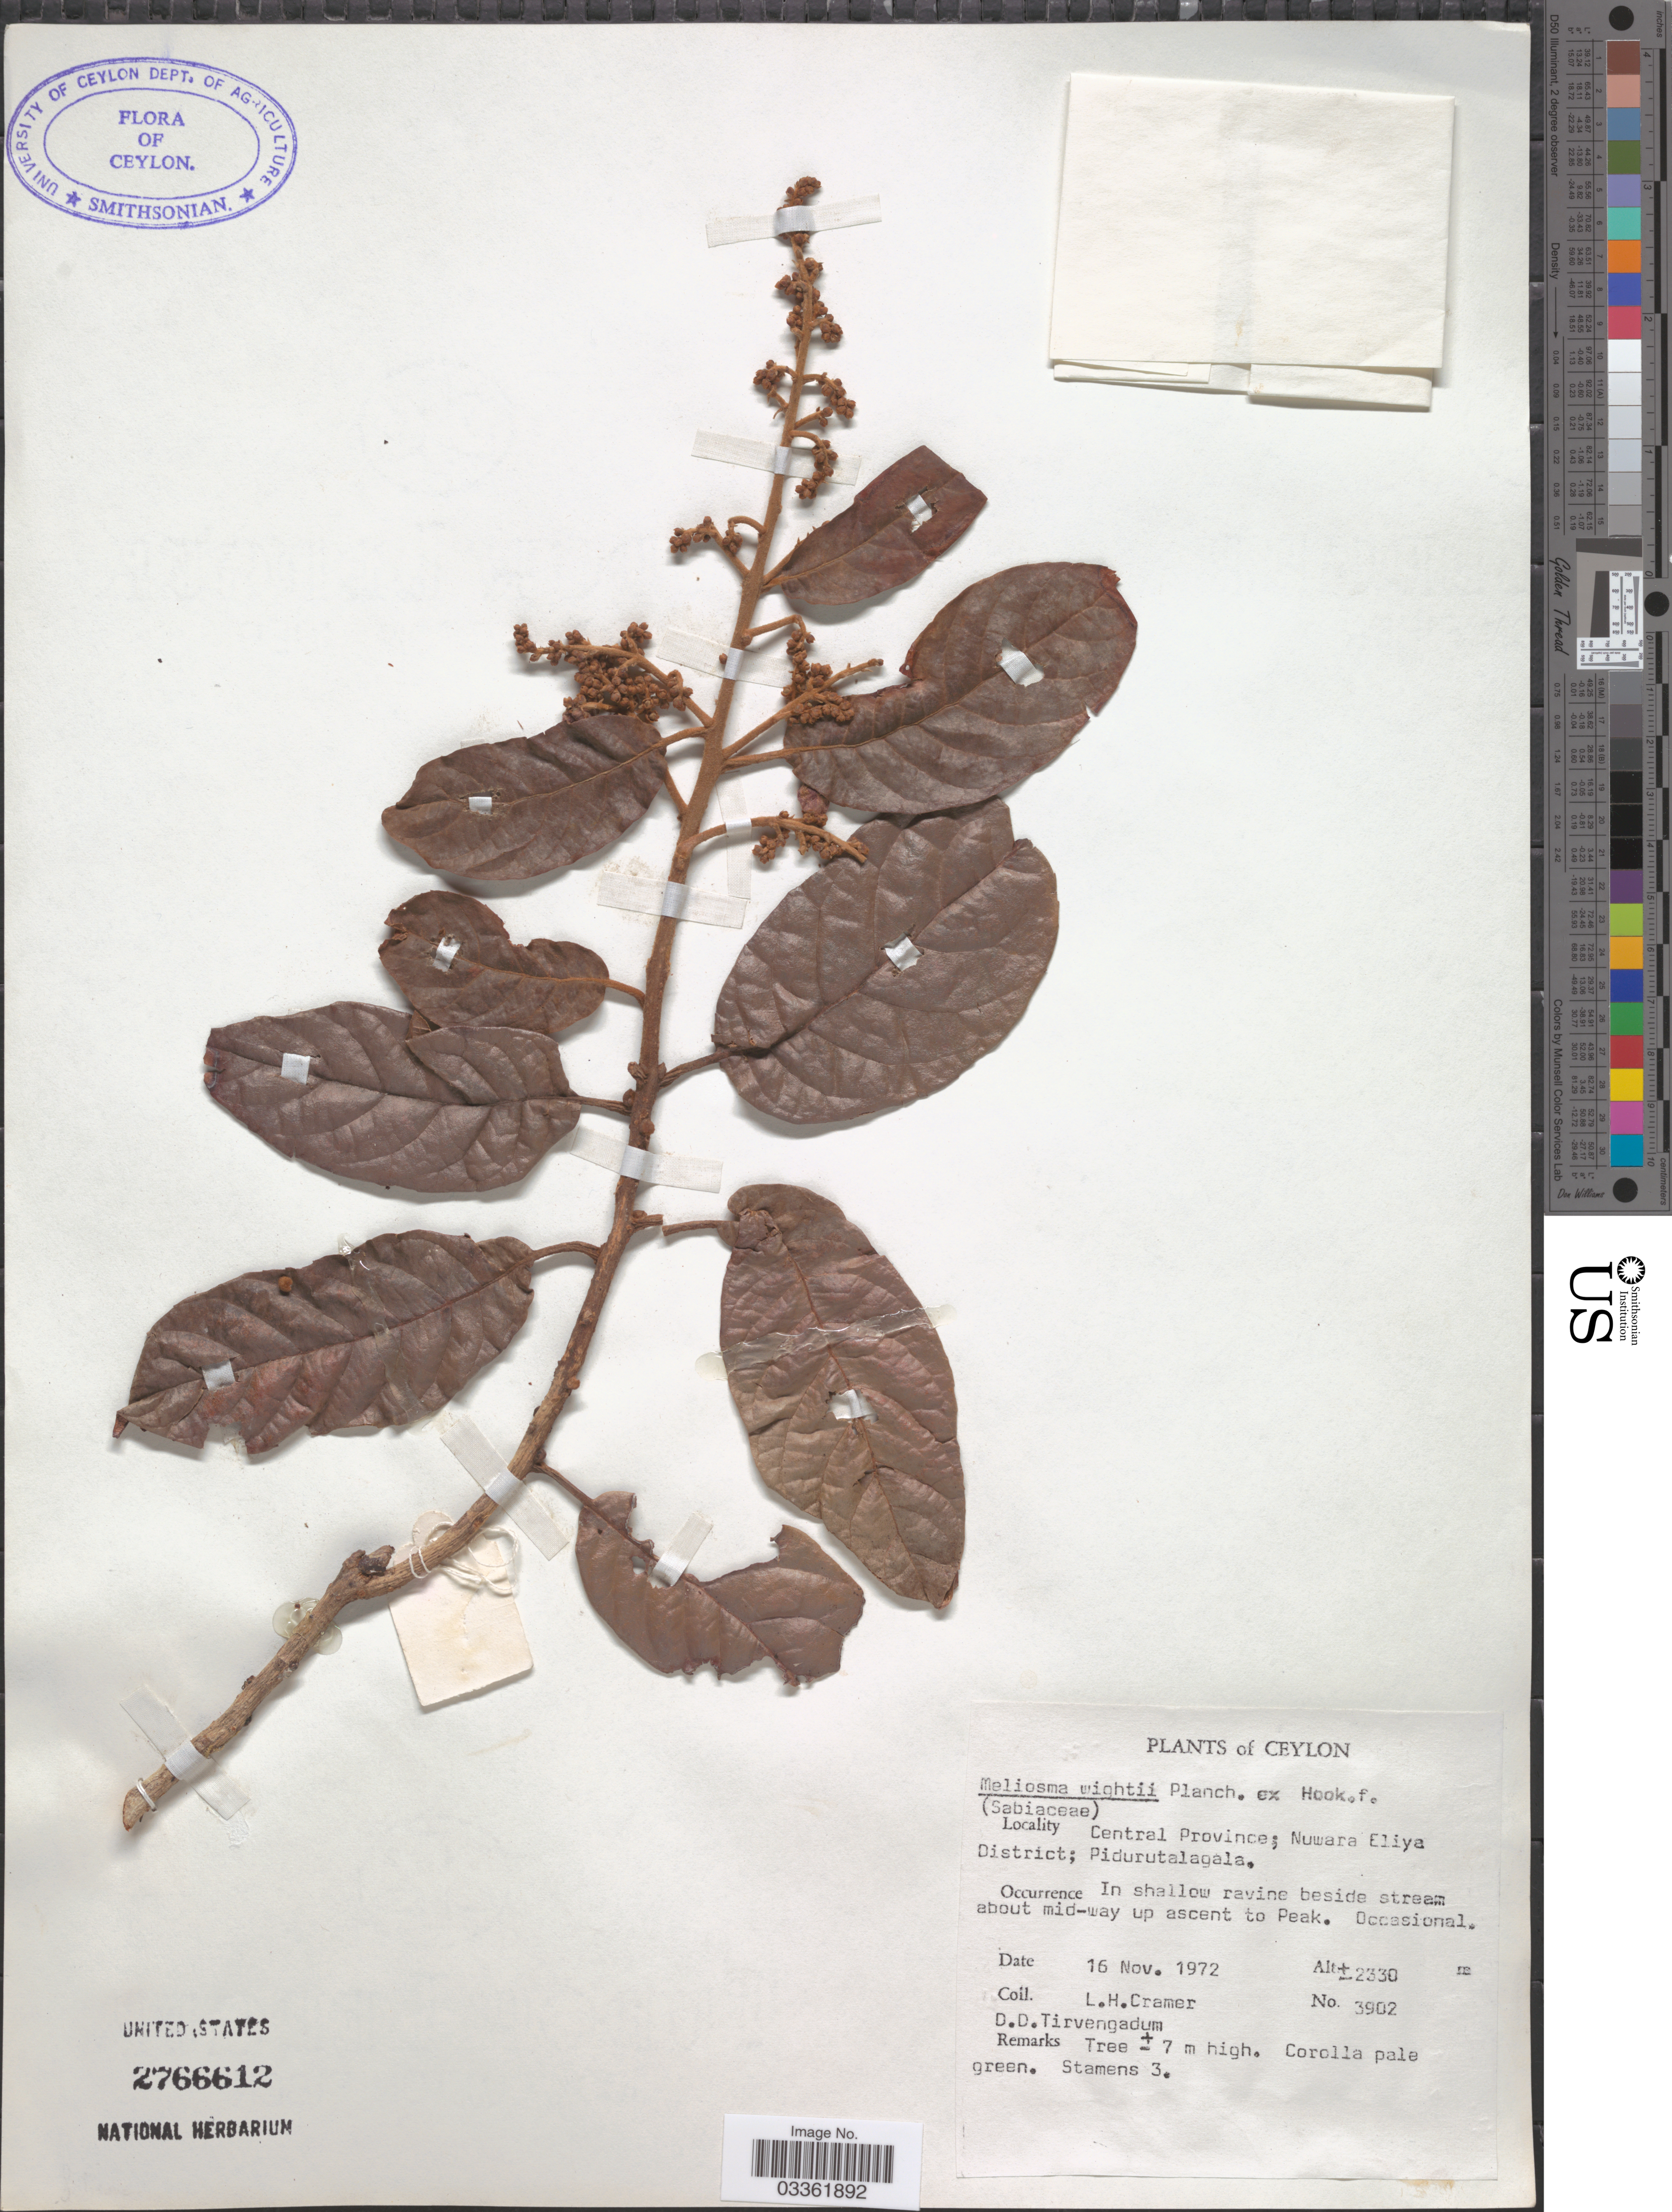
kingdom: Plantae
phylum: Tracheophyta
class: Magnoliopsida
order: Proteales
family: Sabiaceae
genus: Meliosma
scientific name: Meliosma wightii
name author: Planch. ex Brandis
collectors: L. H. Cramer & D. Tirvengadum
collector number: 3902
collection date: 1972-11-16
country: Sri Lanka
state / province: Central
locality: Ceylon, Nuwara Eliya District; Pidurutalagala. In shallow ravine beside stream about mid-way up ascent to Peak.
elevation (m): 2330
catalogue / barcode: US 2766612